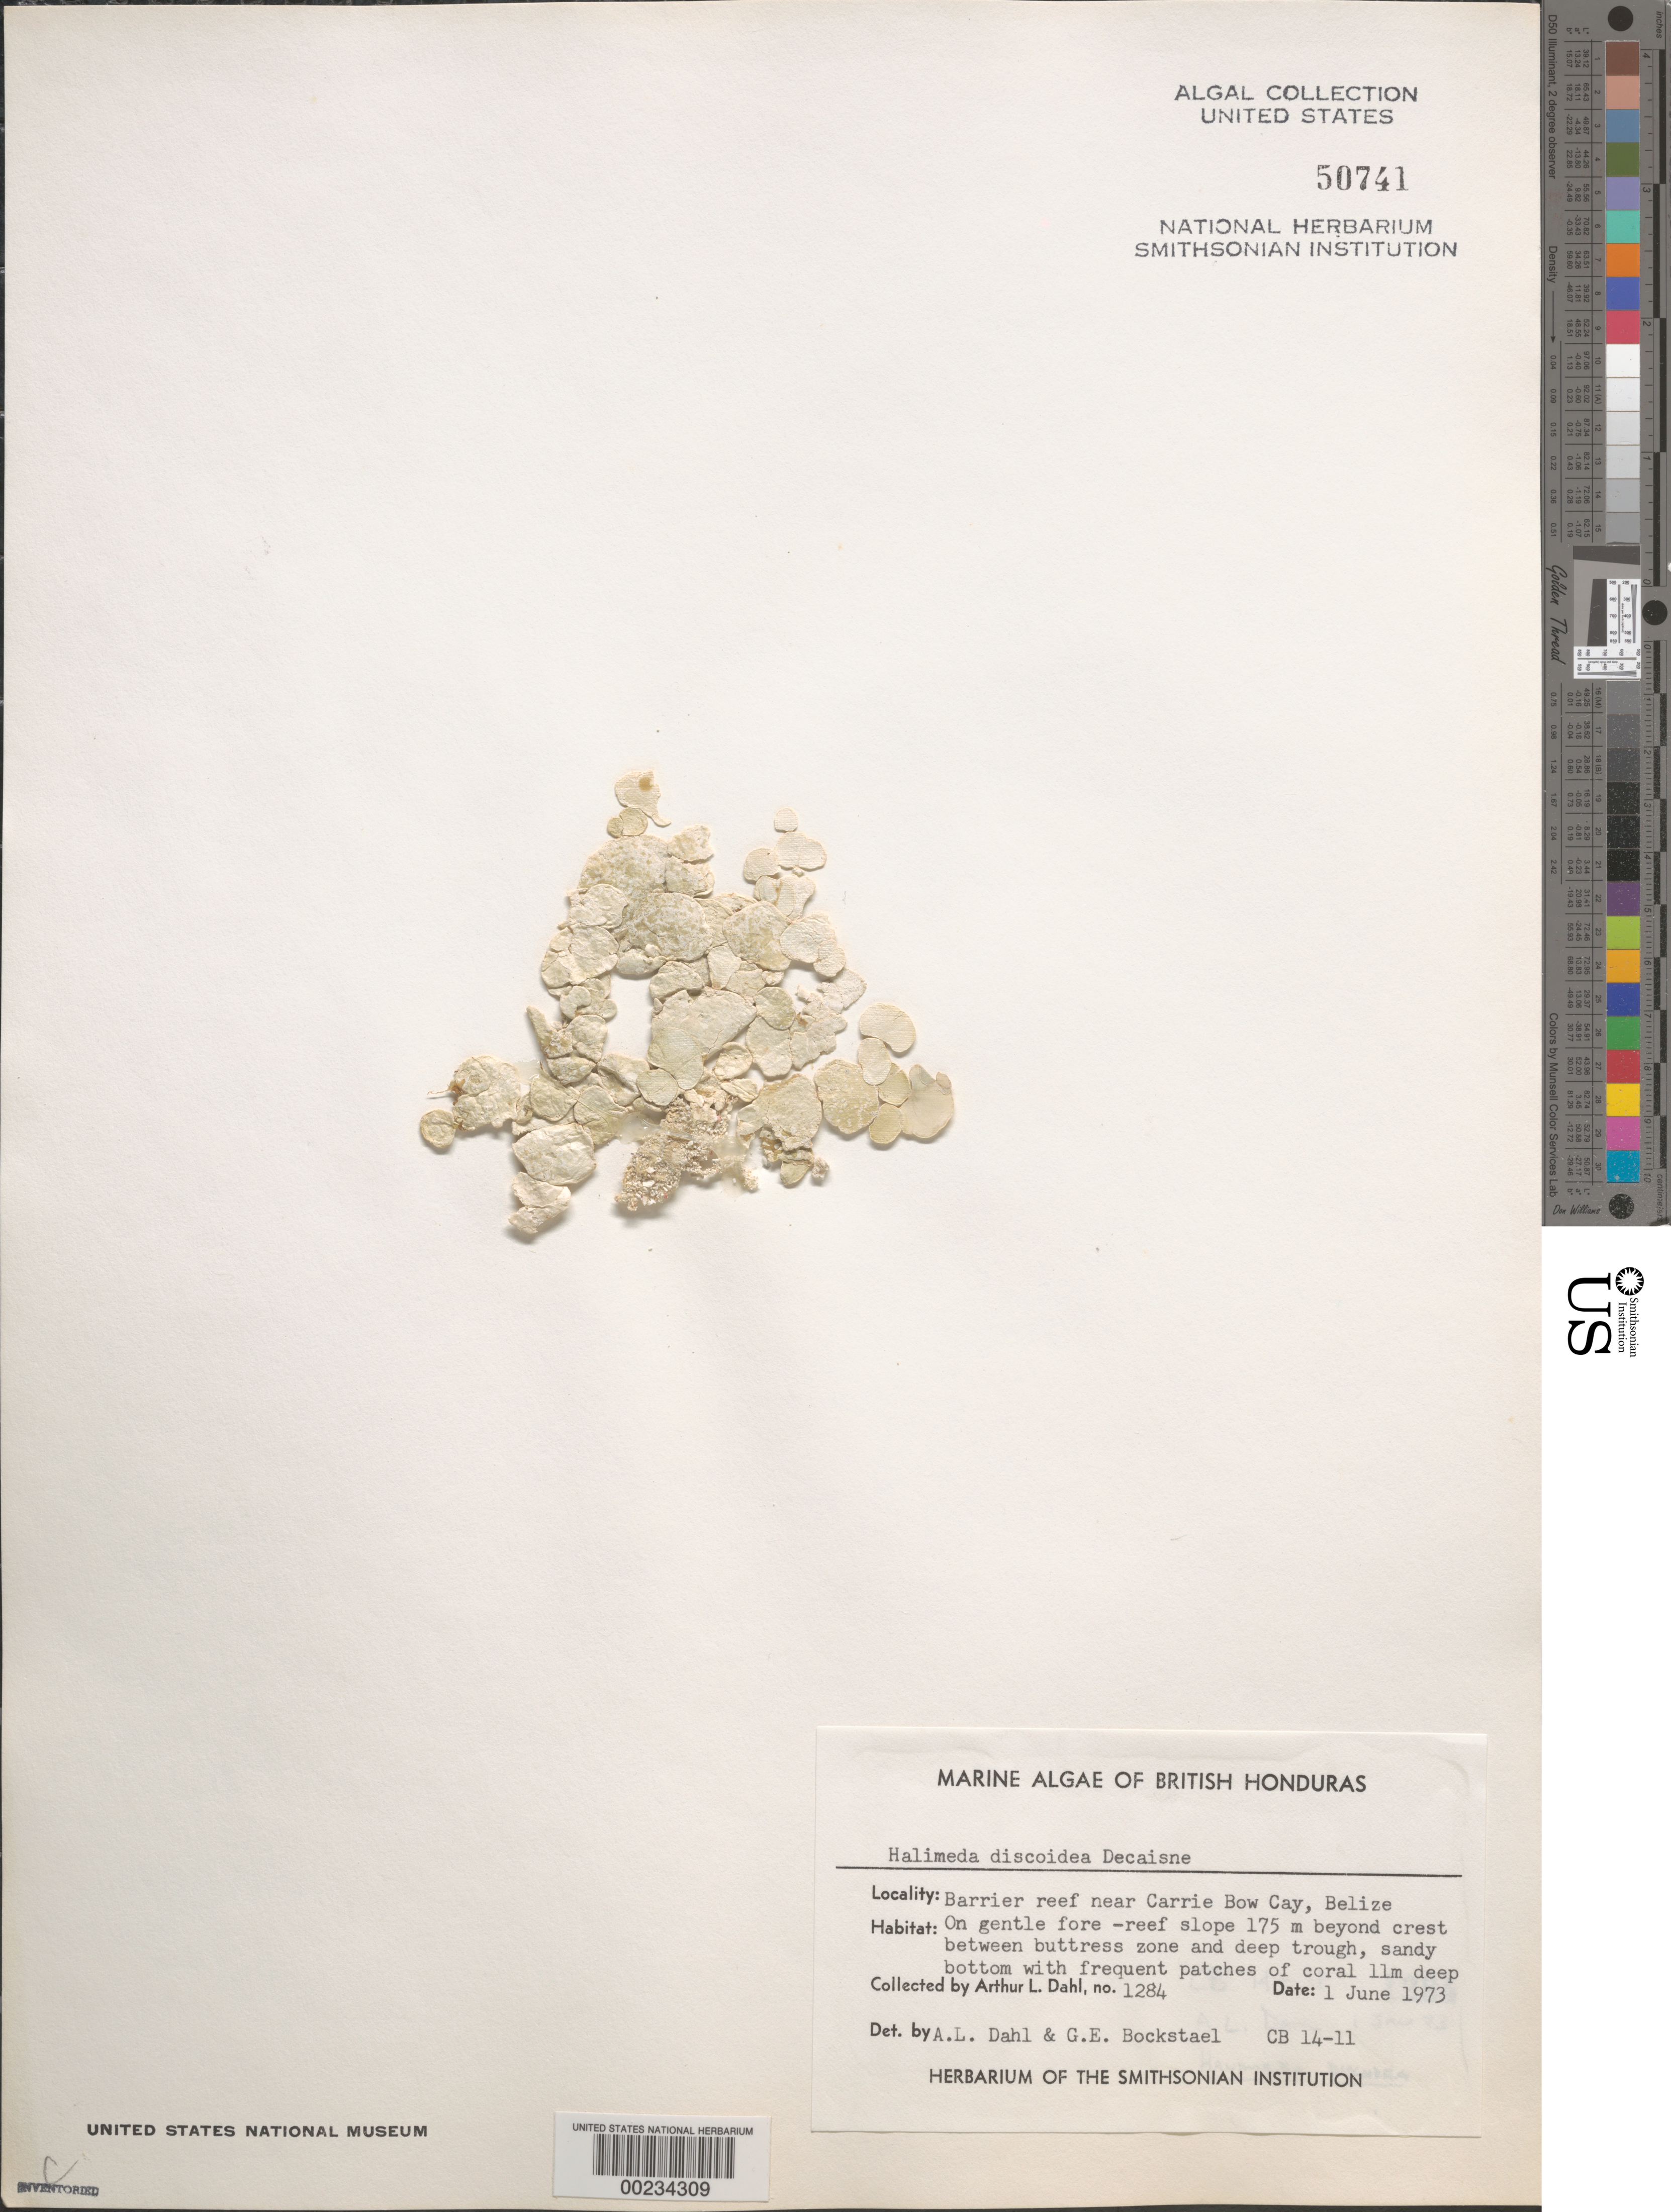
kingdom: Plantae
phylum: Chlorophyta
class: Ulvophyceae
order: Bryopsidales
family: Halimedaceae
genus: Halimeda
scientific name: Halimeda discoidea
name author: Decne.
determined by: Dahl, A. O.; Bockstael, G. E.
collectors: A. Dahl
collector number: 1284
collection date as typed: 01 Jun 1973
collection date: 1973-06-01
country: Belize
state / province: Stann Creek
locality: Near Carrie Bow Cay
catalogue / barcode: US 50741